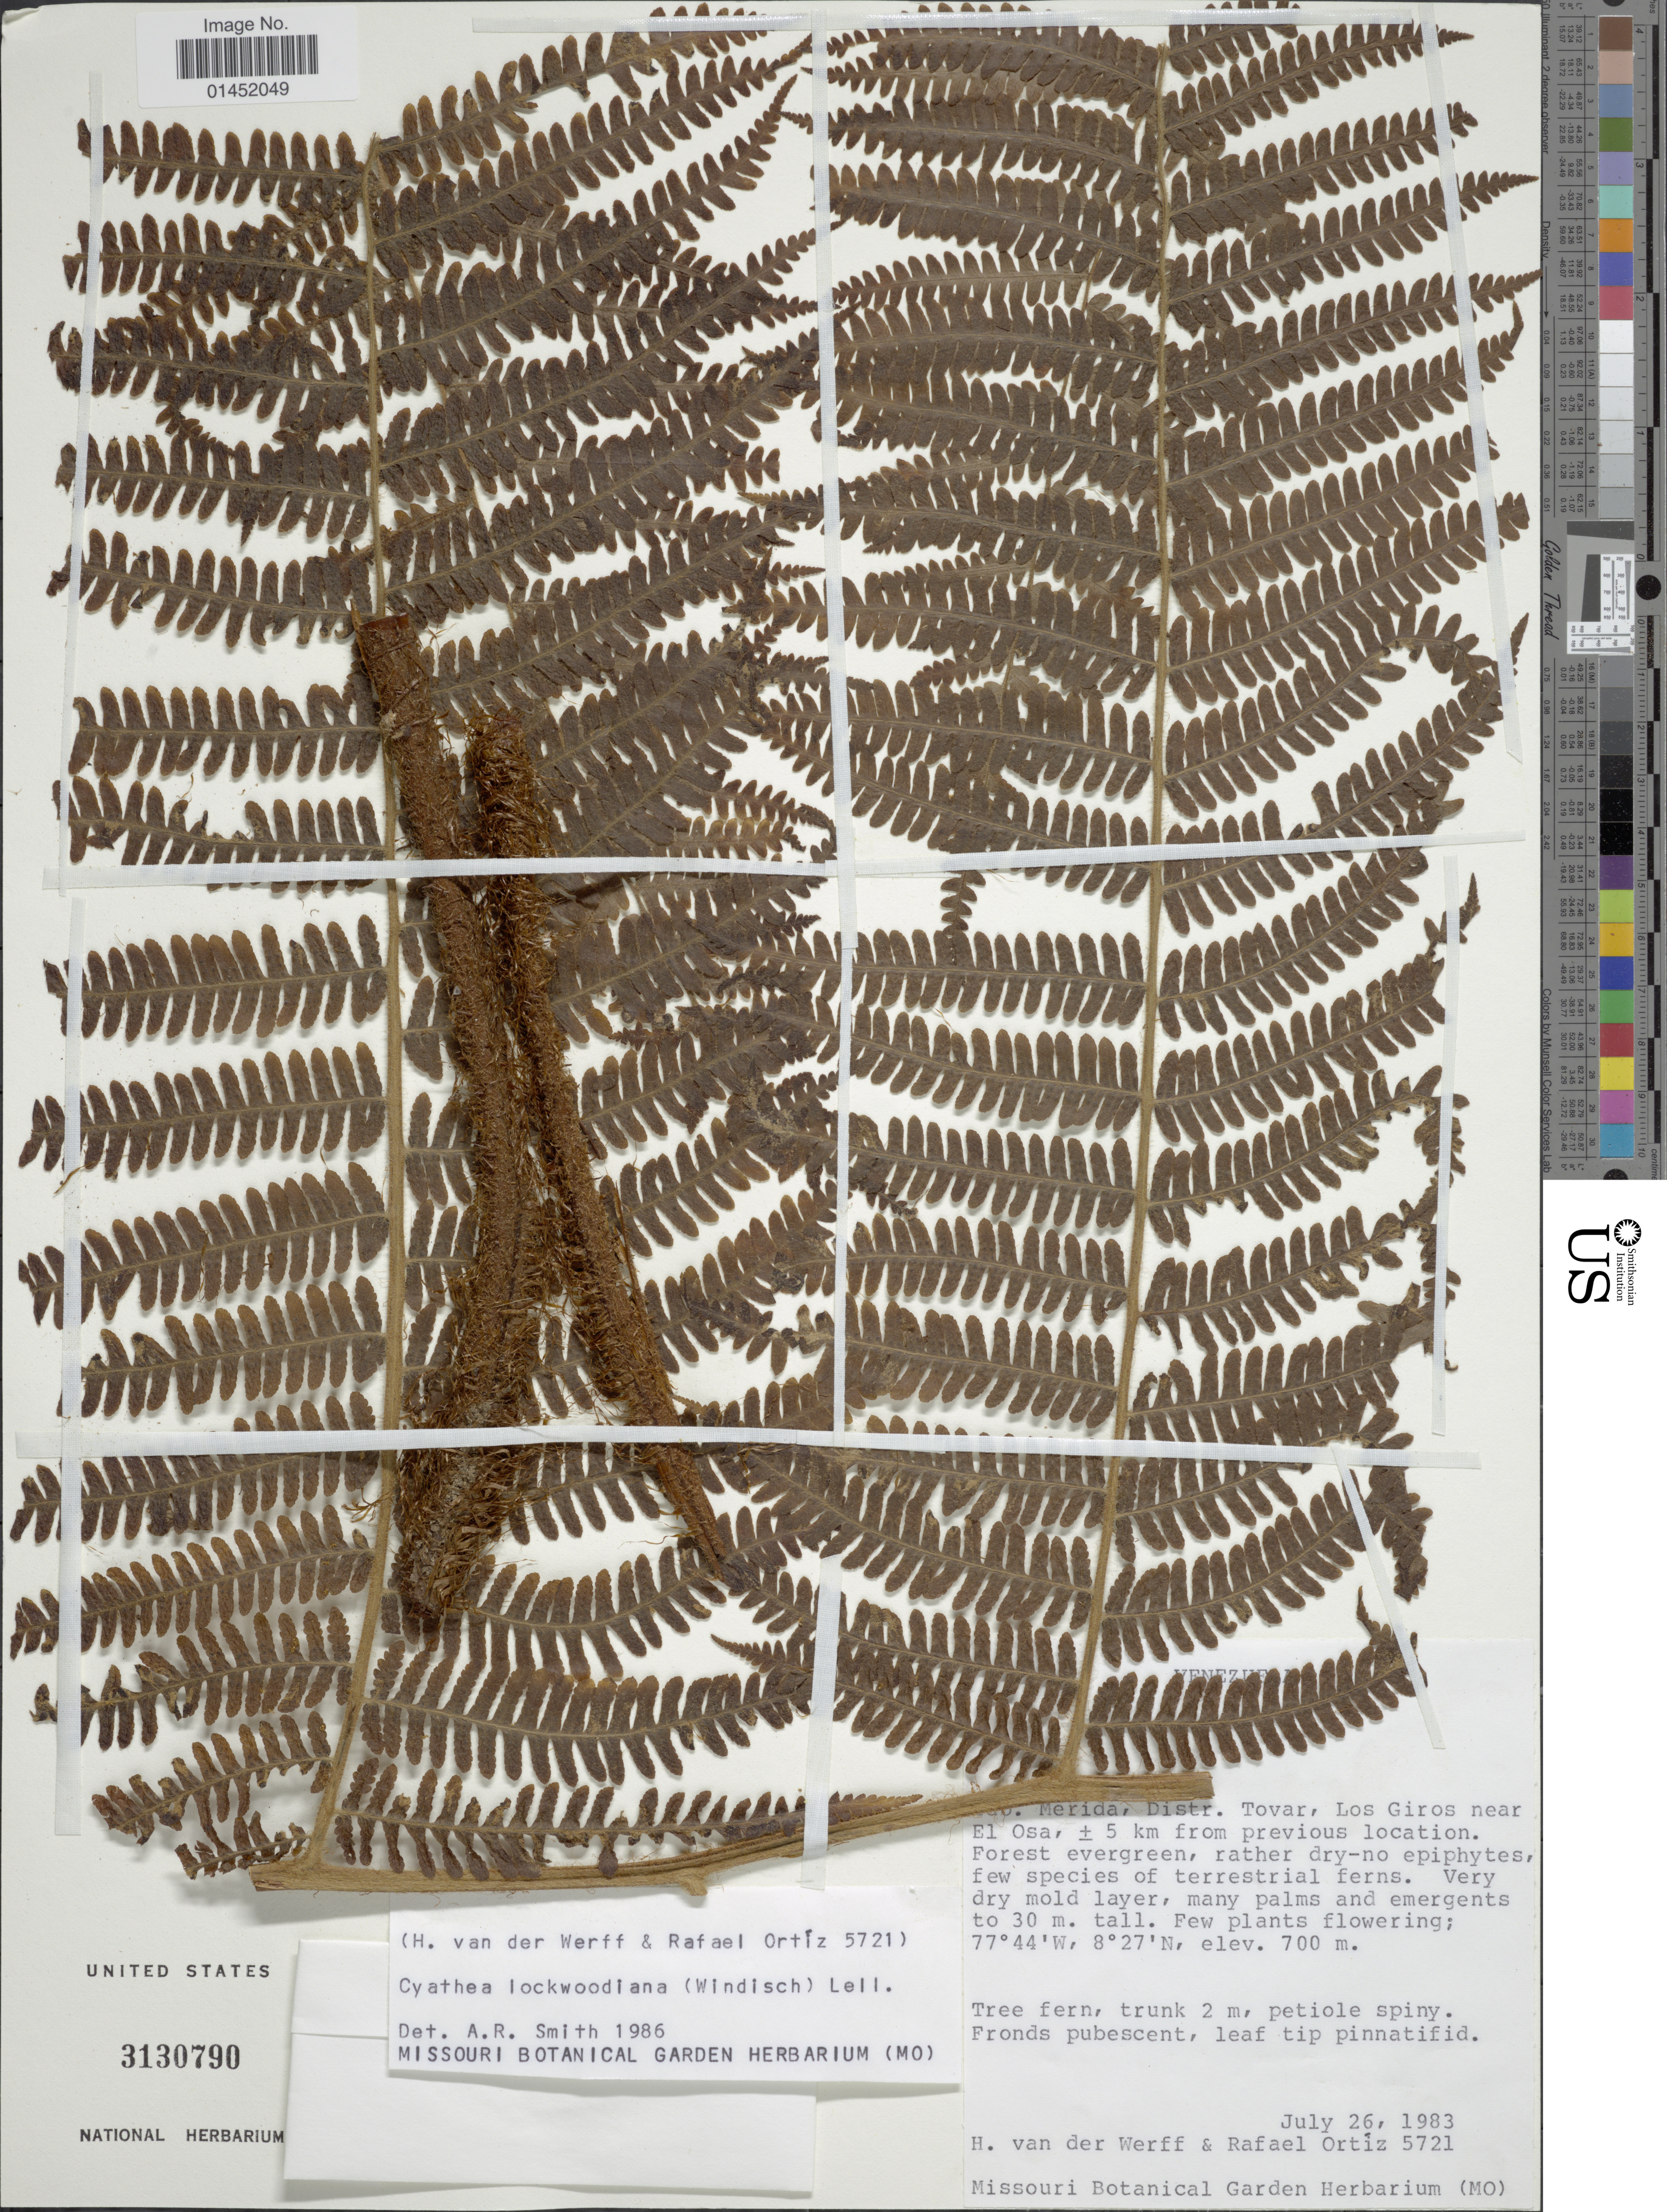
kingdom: Plantae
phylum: Tracheophyta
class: Polypodiopsida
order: Cyatheales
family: Cyatheaceae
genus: Cyathea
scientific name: Cyathea lockwoodiana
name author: (P.G. Windisch) Lellinger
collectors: H. van der Werff & R. Ortiz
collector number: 5721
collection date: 1983-07-26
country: Venezuela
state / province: Mérida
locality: Distr. Tovar, Los Giros near El Osa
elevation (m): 700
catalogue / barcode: US 3130790